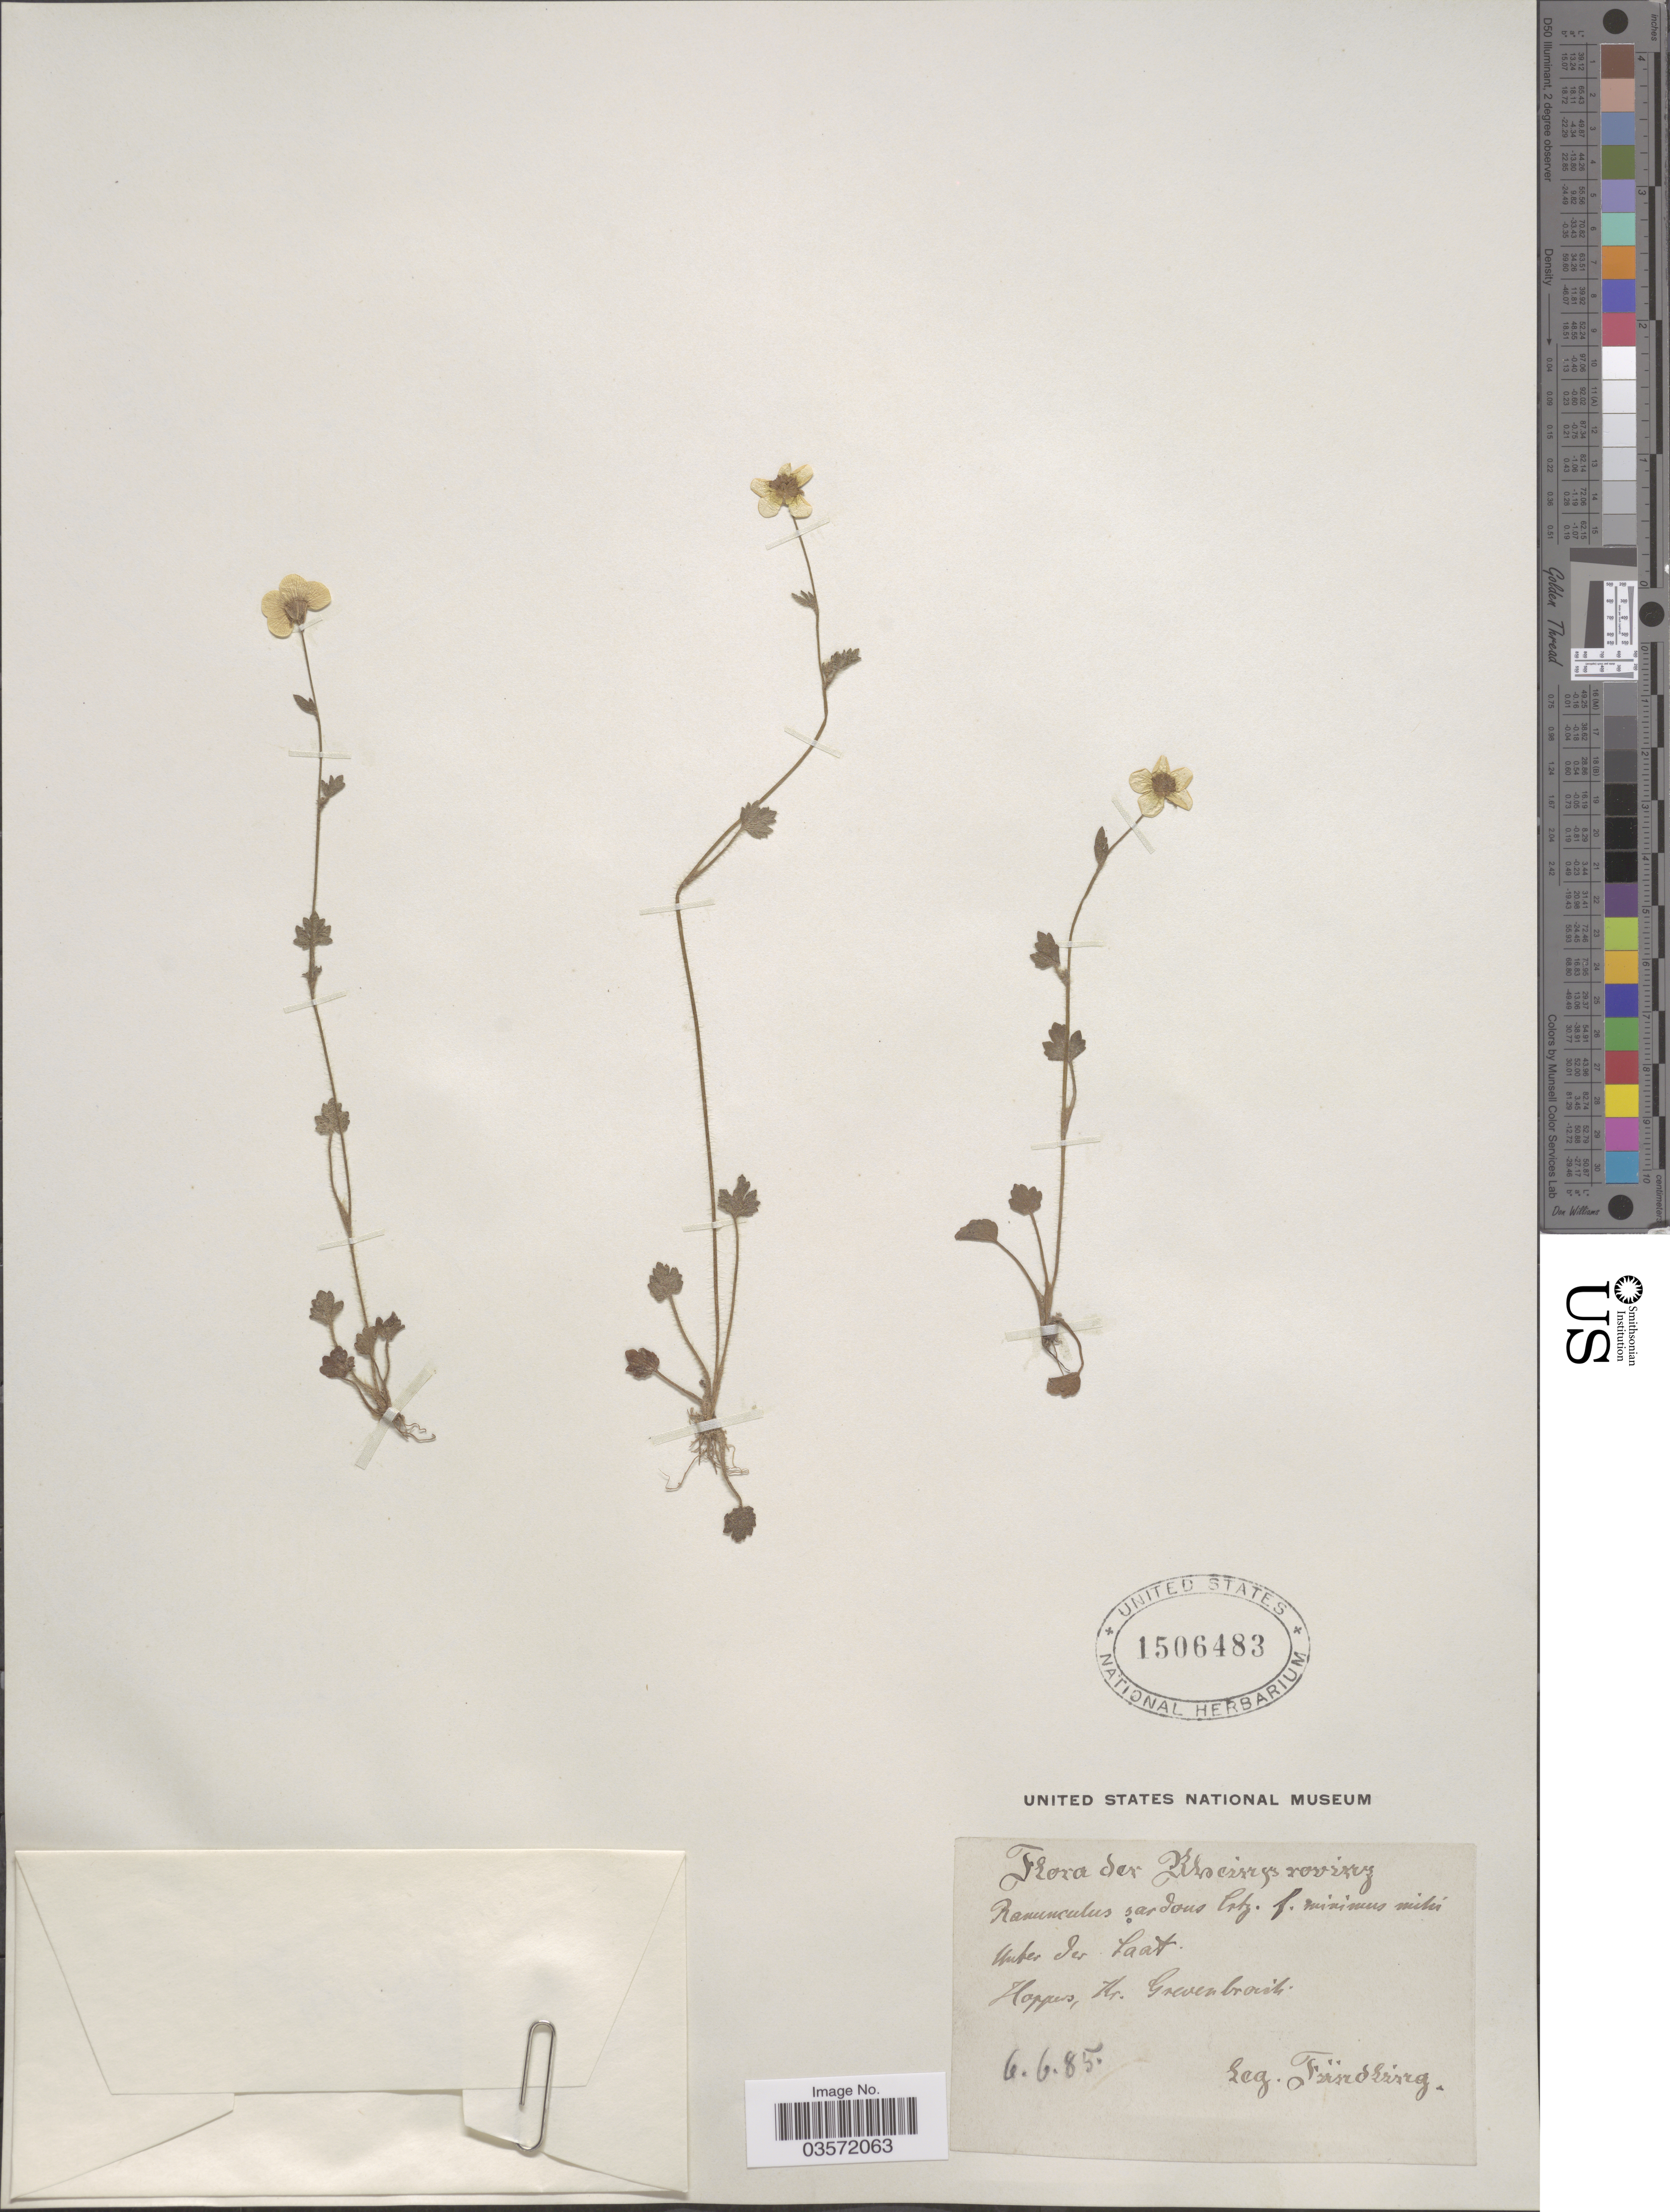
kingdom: Plantae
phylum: Tracheophyta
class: Magnoliopsida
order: Ranunculales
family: Ranunculaceae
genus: Ranunculus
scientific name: Ranunculus sardous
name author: Crantz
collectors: Fündling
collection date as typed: Transcribed d/m/y: 6/6/85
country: Germany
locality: Rheinzprovinz. Unter der Laat. Hoppers, Kr. Grevenbroich.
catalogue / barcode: US 1506483